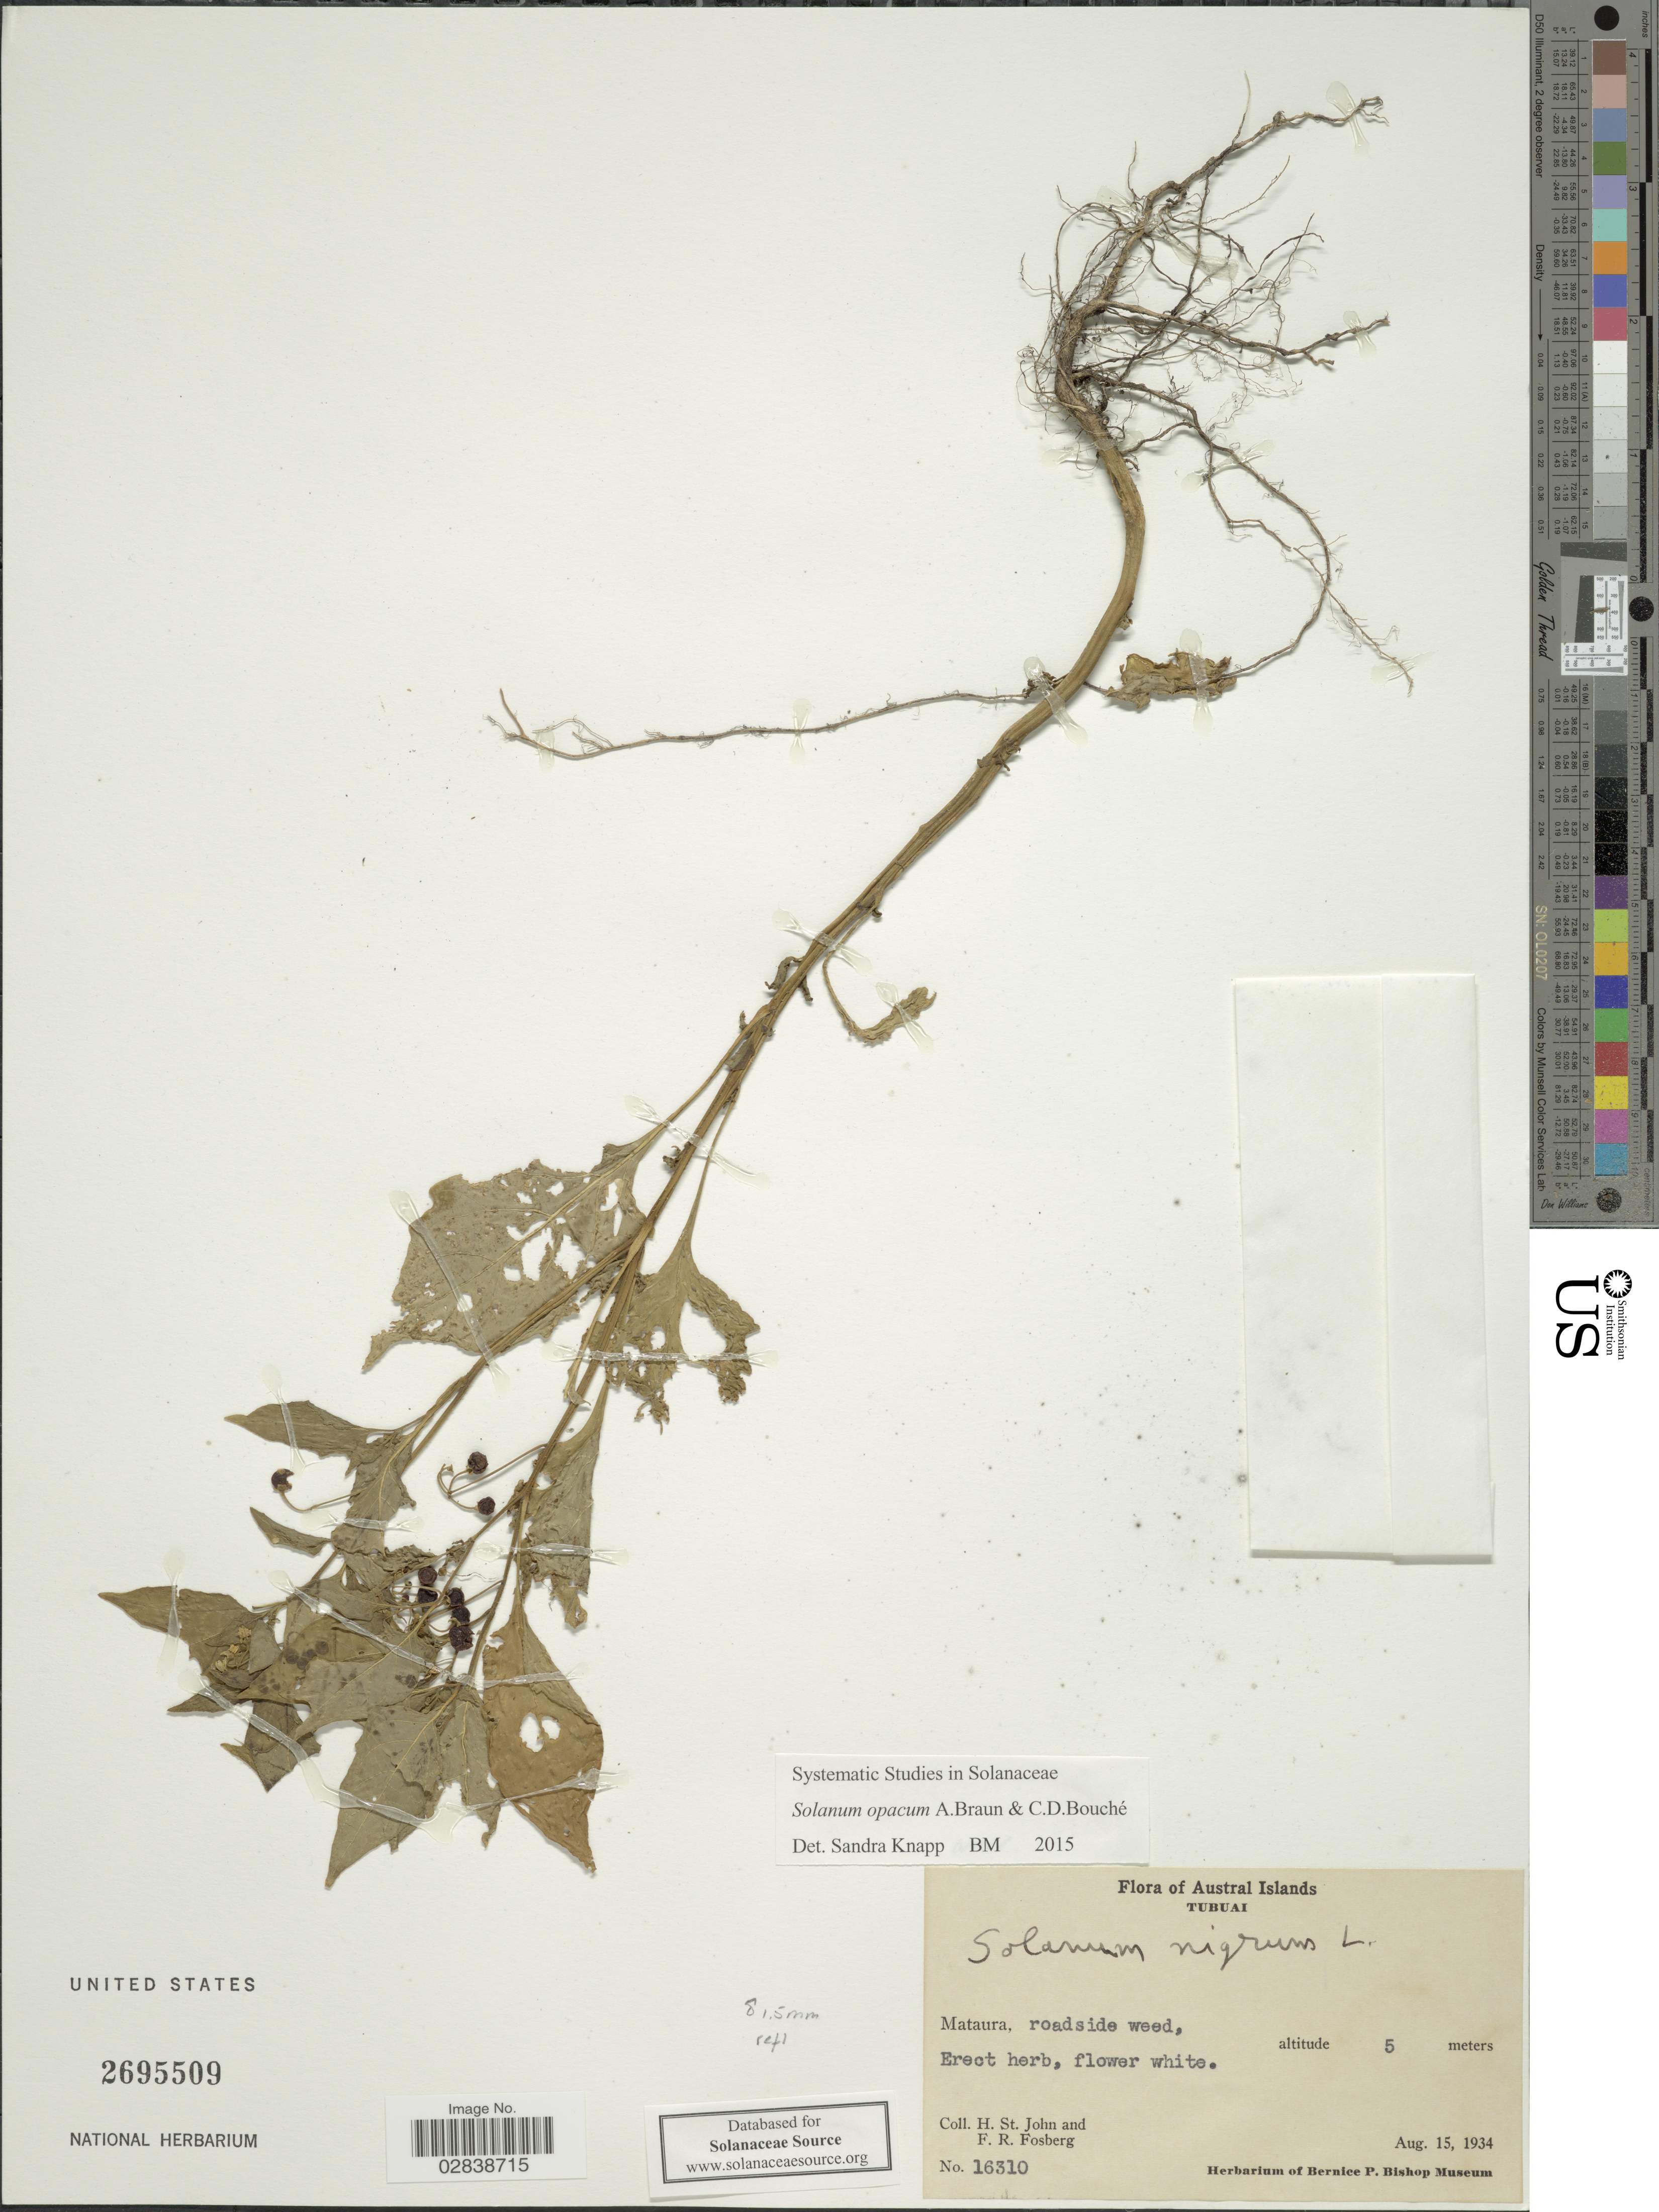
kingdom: Plantae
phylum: Tracheophyta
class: Magnoliopsida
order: Solanales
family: Solanaceae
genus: Solanum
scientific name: Solanum opacum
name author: A. Braun & C.D. Bouché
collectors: H. St. John & F. R. Fosberg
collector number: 16310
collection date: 1934-08-15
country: French Polynesia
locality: Austral Islands, Tubuai. Mataura.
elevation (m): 5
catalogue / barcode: US 2695509